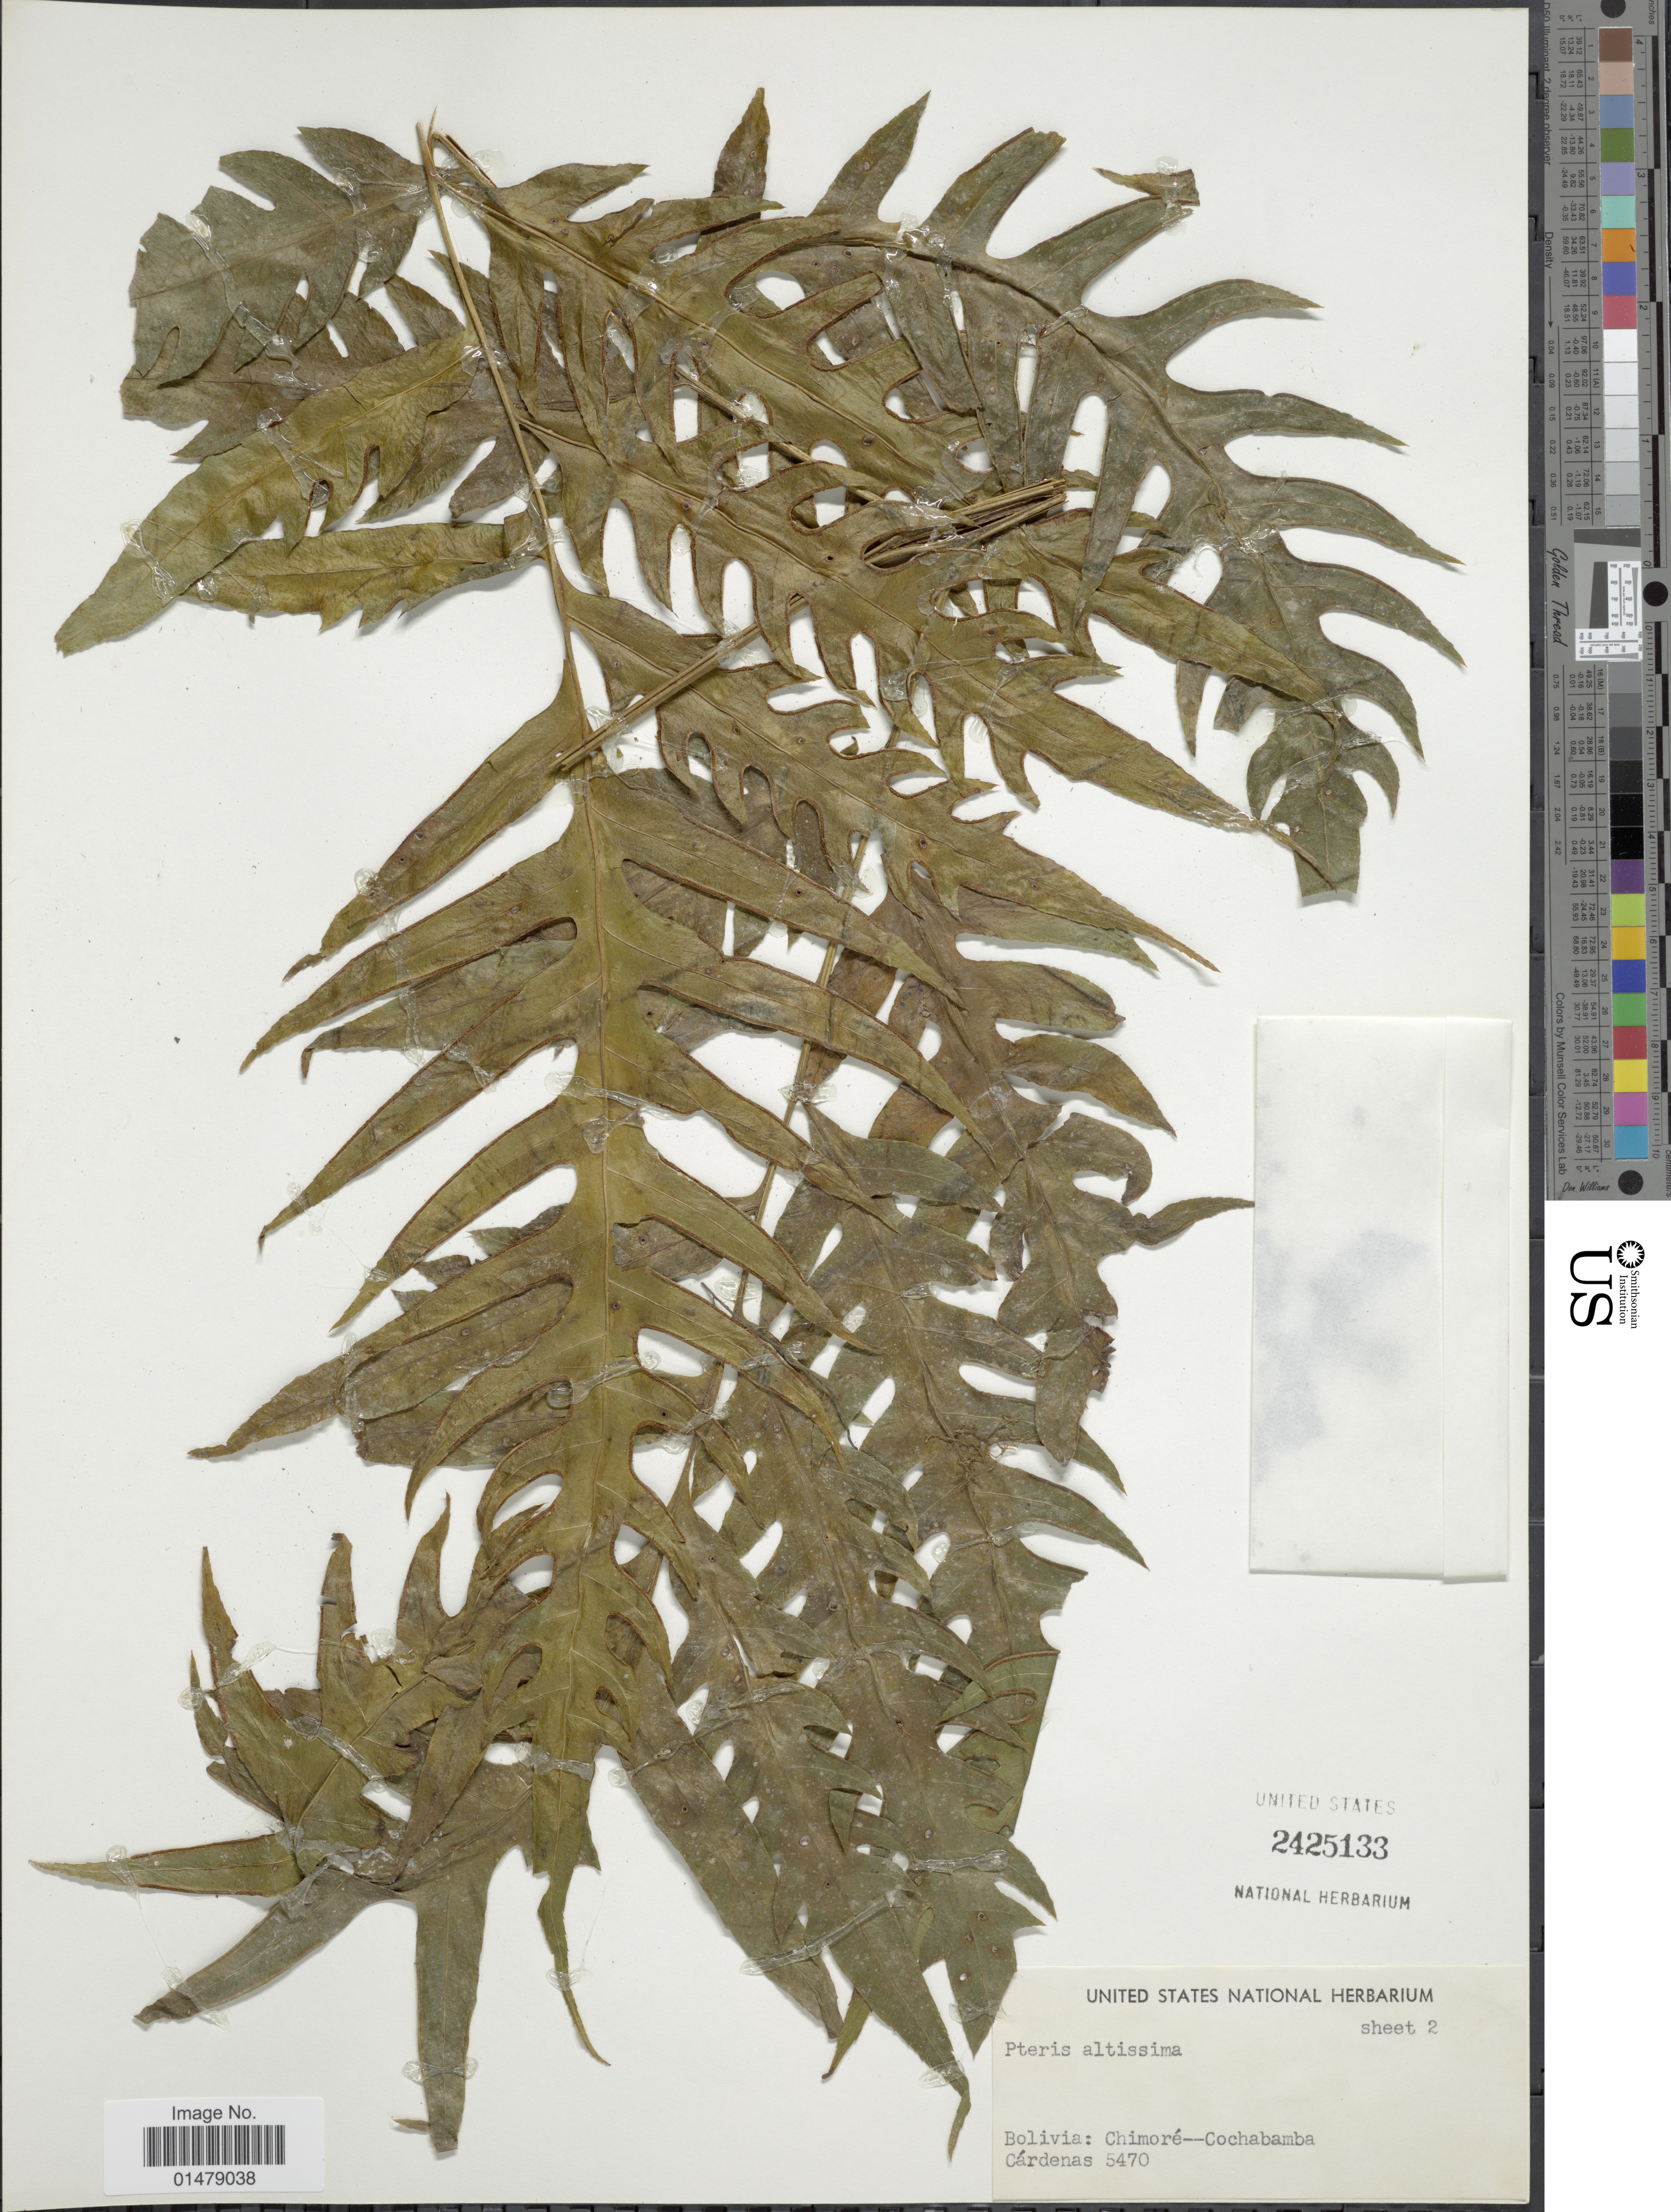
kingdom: Plantae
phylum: Tracheophyta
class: Polypodiopsida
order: Polypodiales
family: Pteridaceae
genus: Pteris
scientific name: Pteris altissima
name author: Poir.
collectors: M. Cárdenas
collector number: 5470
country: Bolivia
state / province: Cochabamba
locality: Chimore.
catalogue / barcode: US 2425133